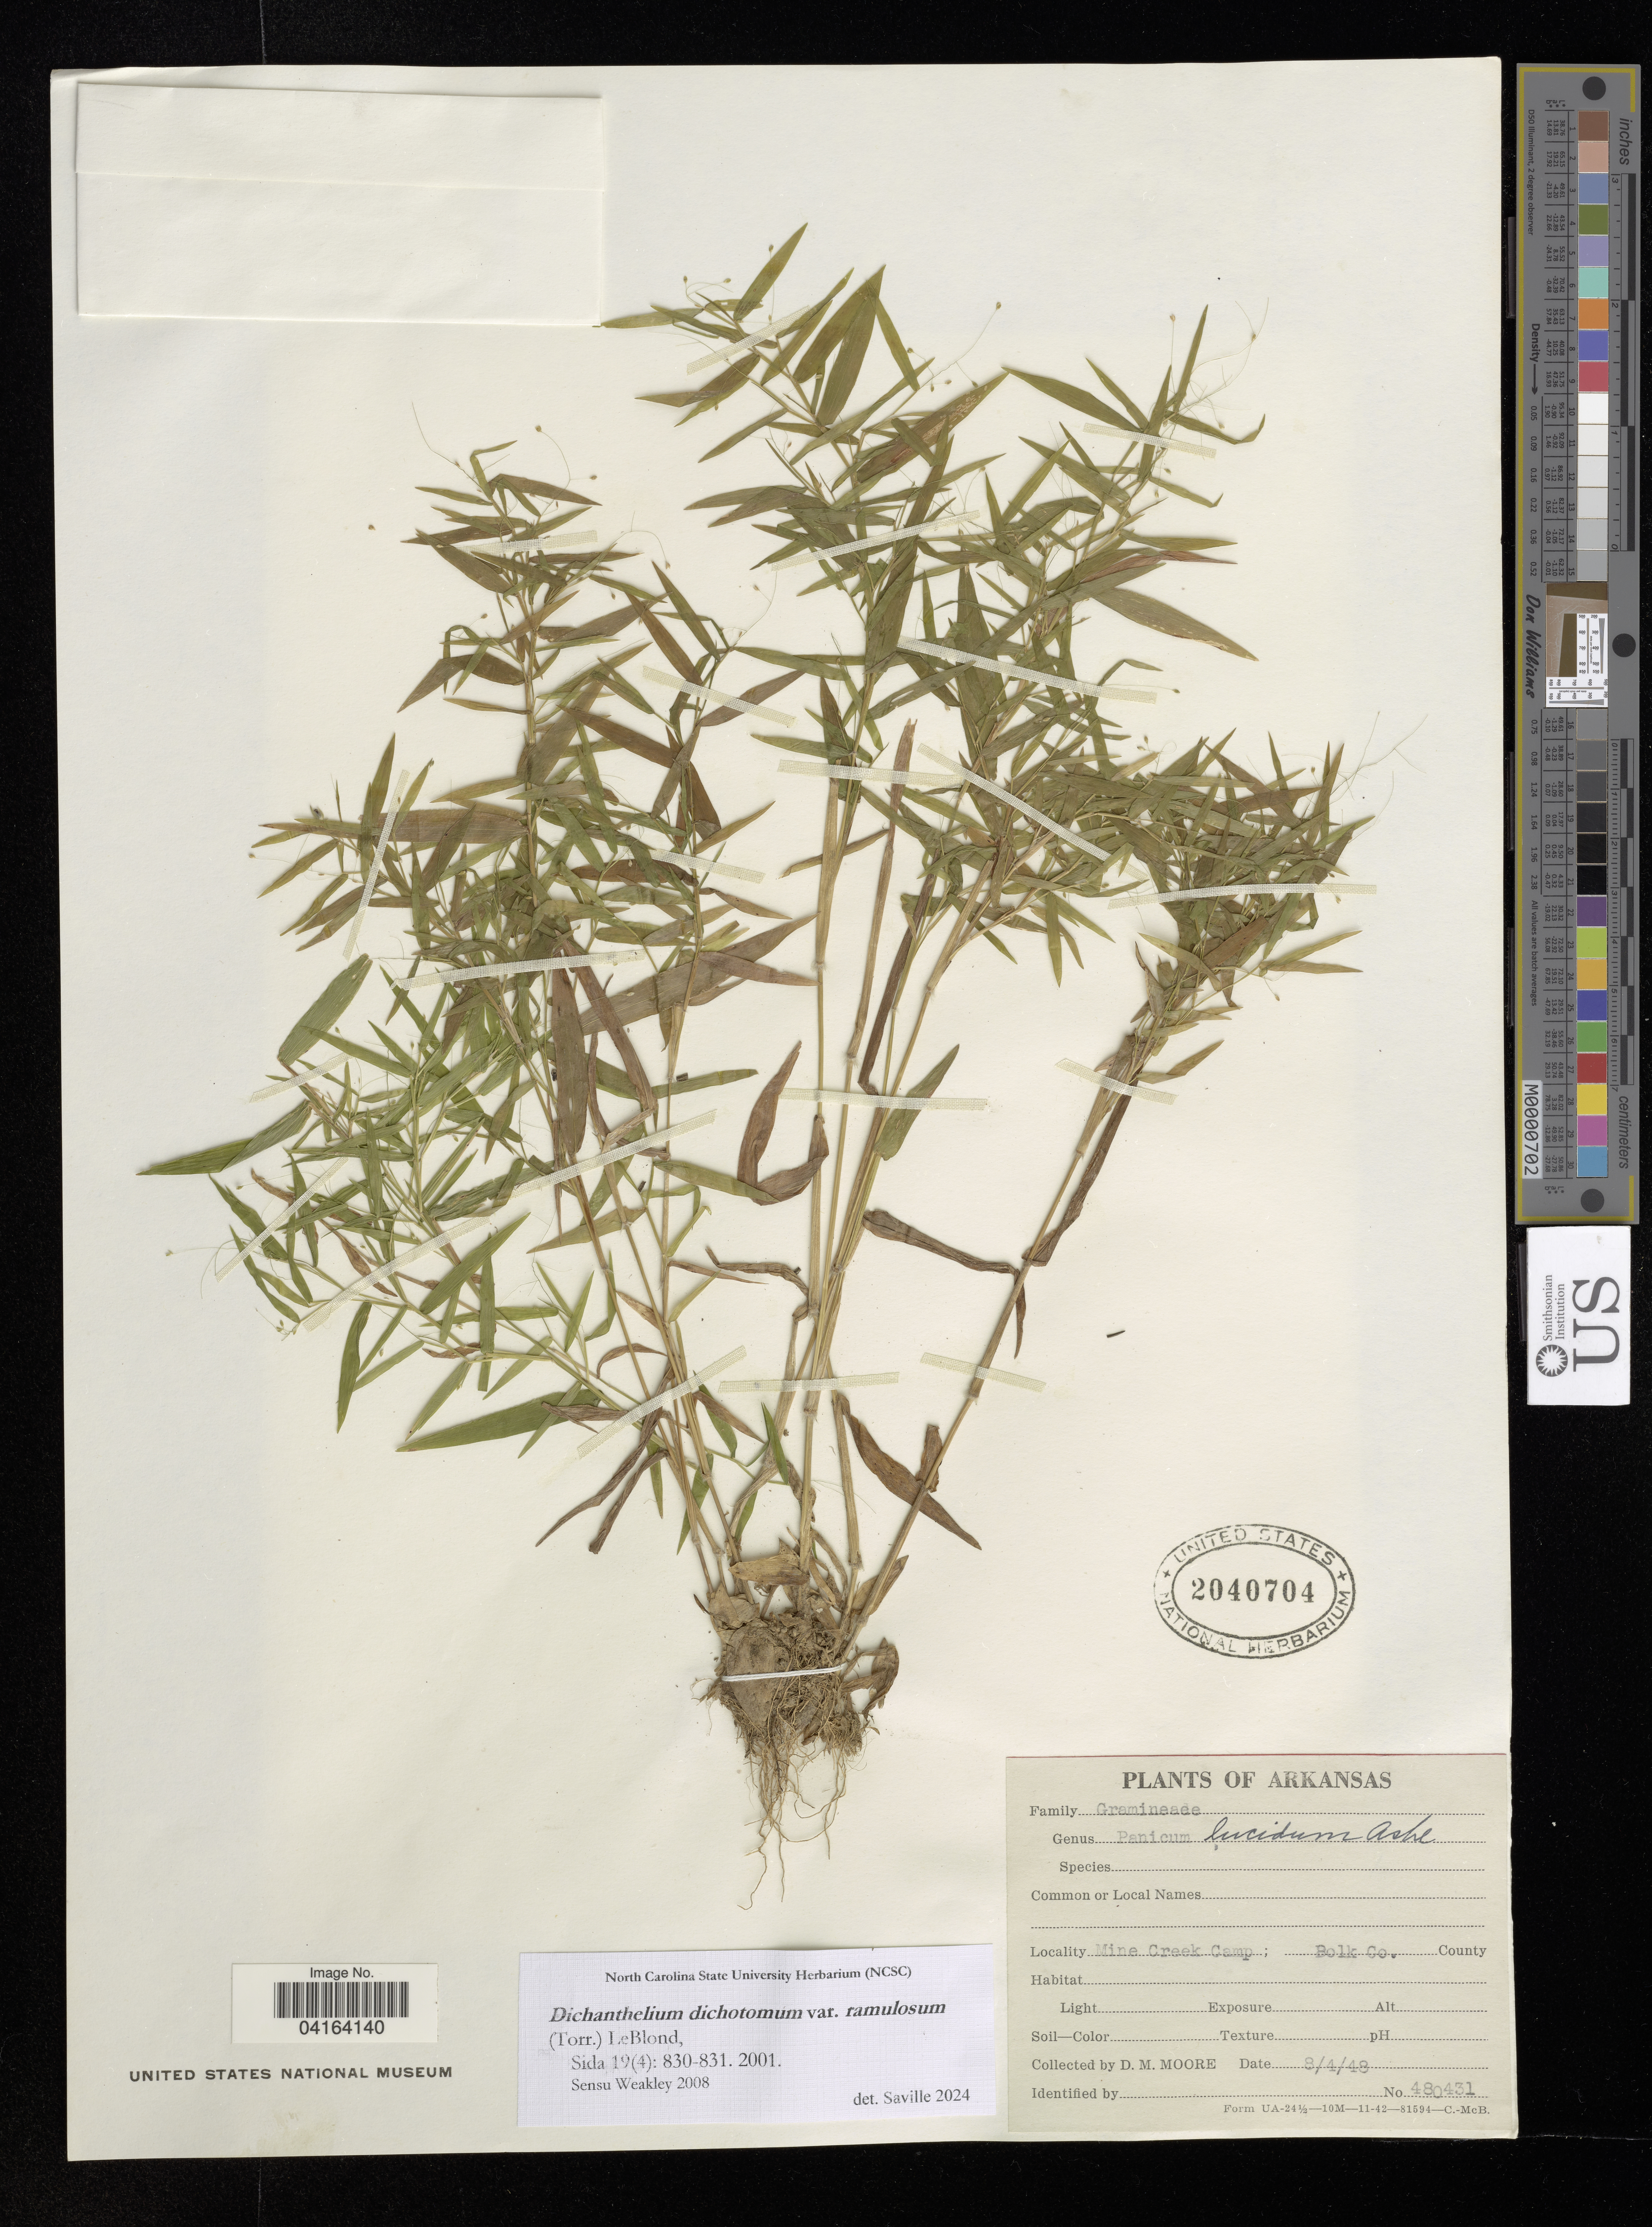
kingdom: Plantae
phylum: Tracheophyta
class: Liliopsida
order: Poales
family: Poaceae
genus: Dichanthelium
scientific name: Dichanthelium dichotomum var. ramulosum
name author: (Torr.) Lelong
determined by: Saville, A. C., (NCSC), North Carolina State University (UNITED STATES)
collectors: D. Moore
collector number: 480431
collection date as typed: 48 AUG 4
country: United States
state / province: Arkansas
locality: Mine Creek Camp; Bolk Co. County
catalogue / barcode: US 2040704